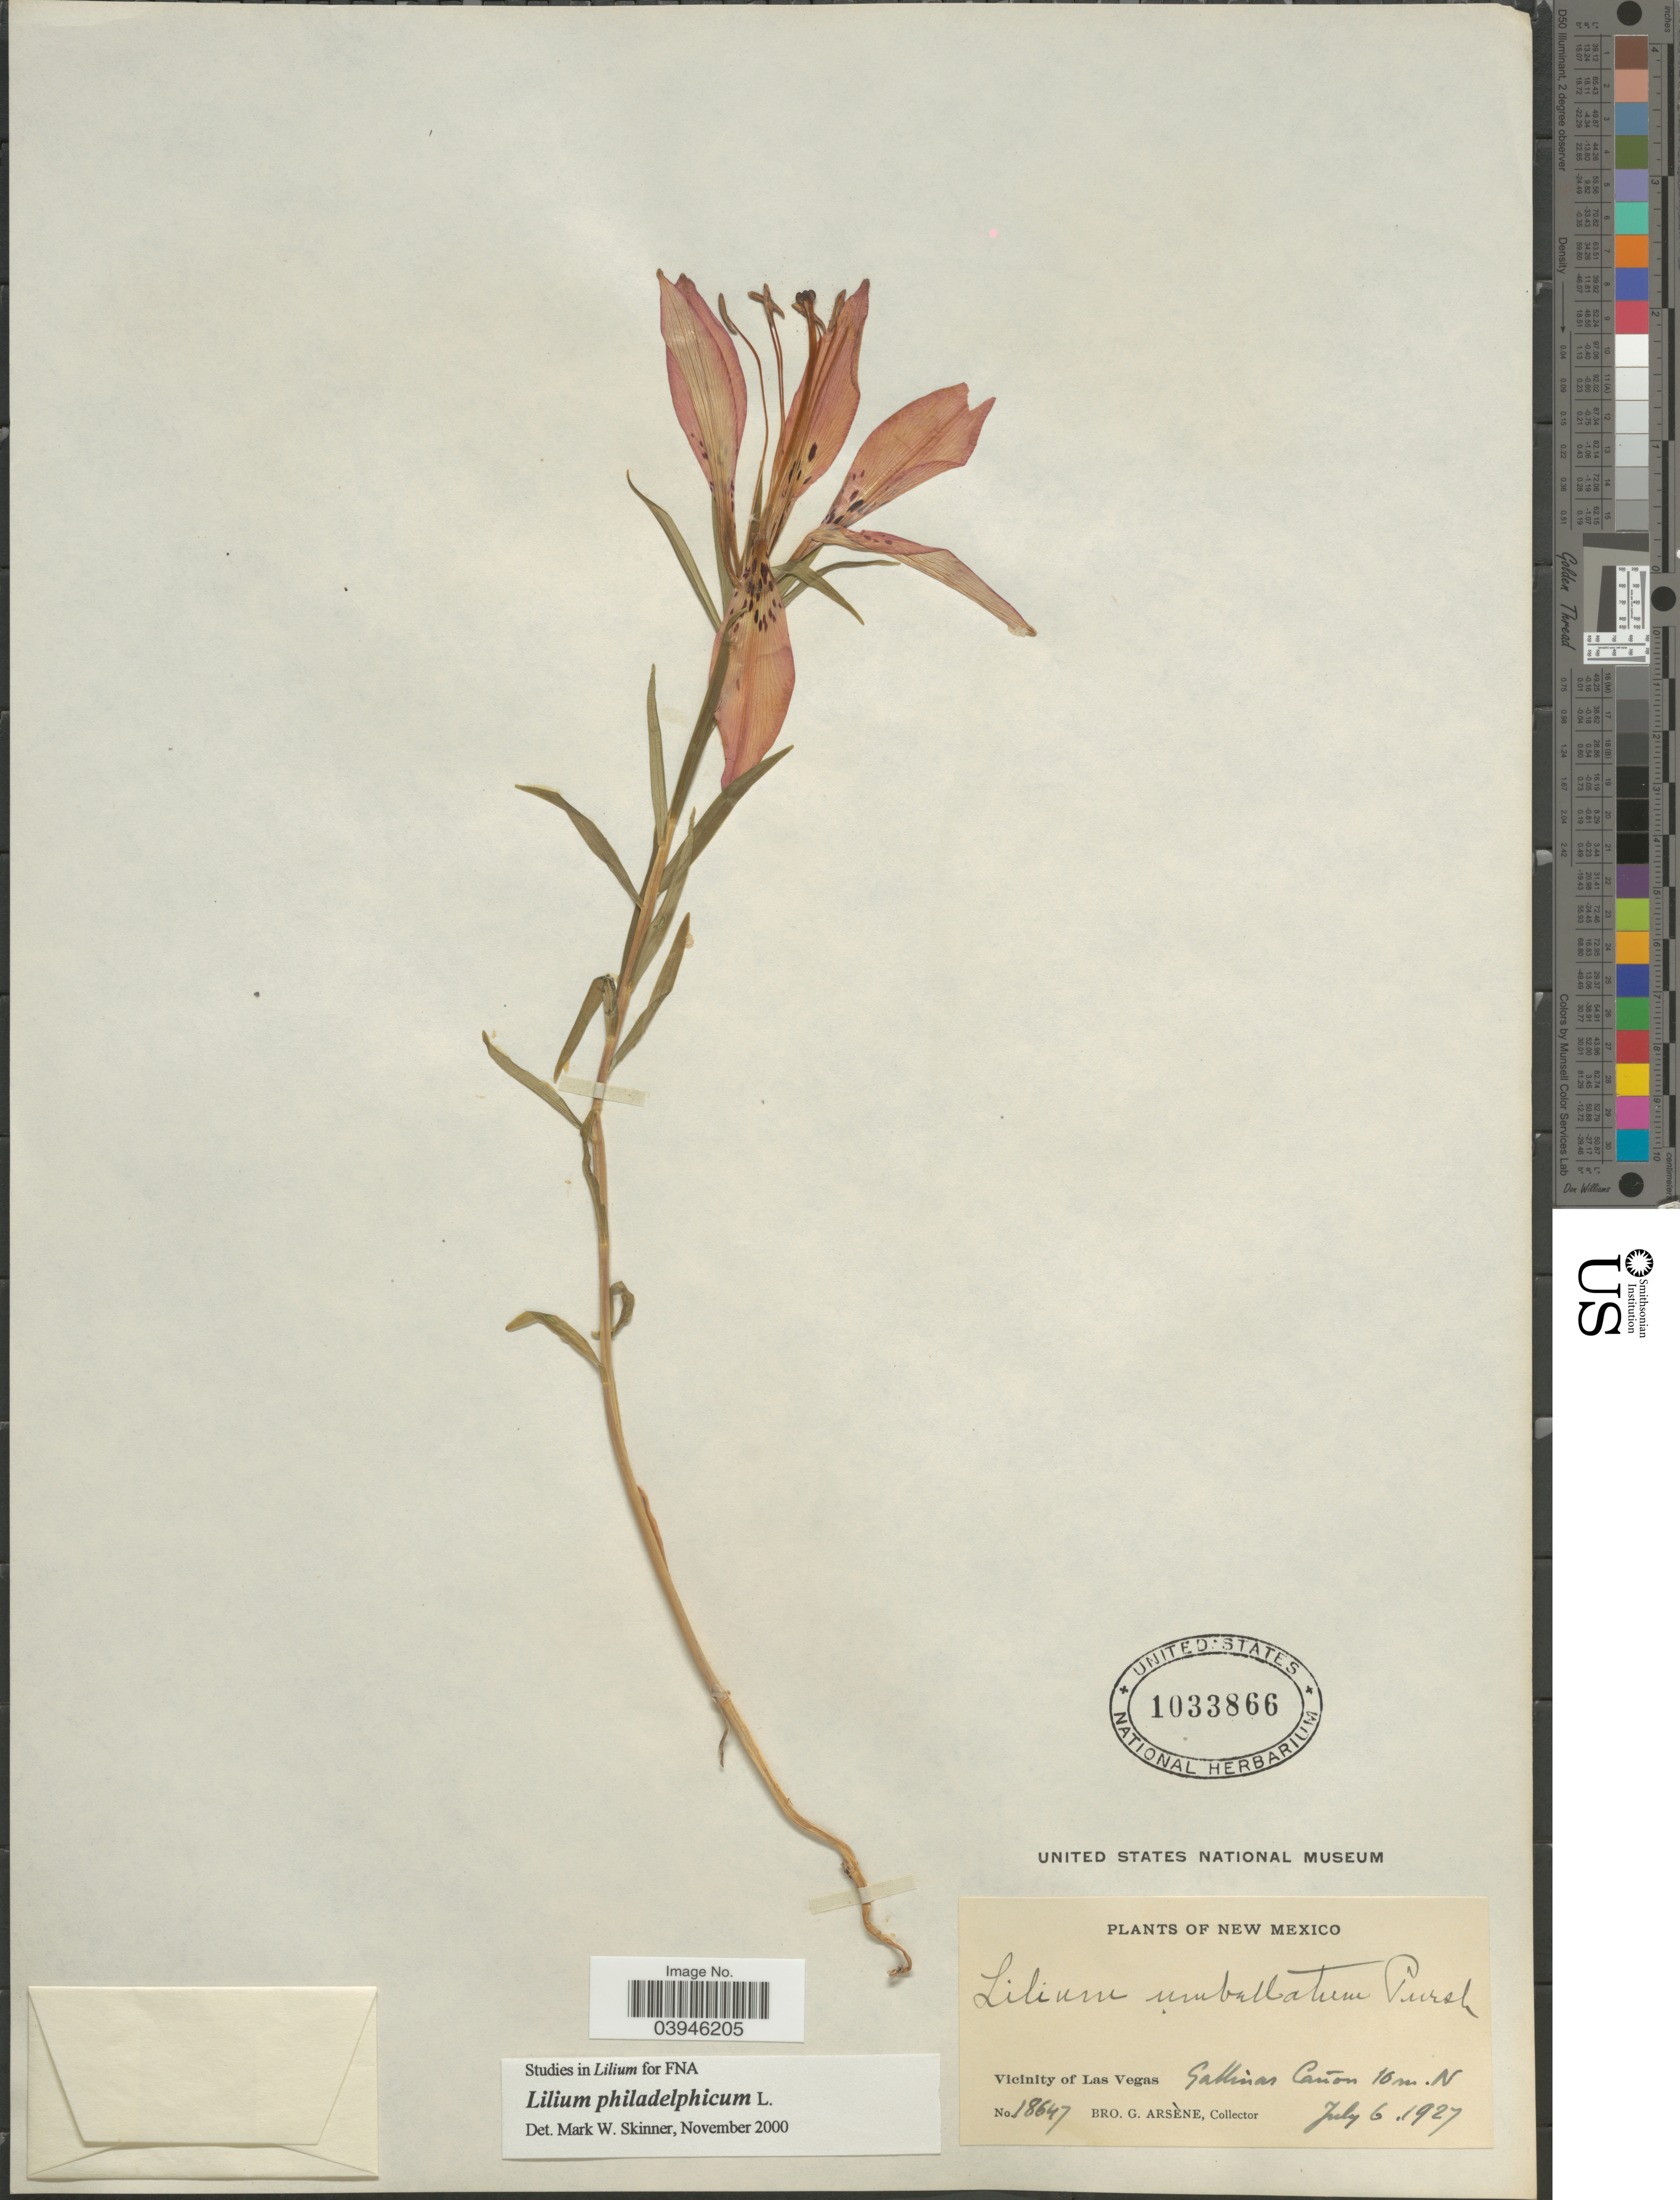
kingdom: Plantae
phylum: Tracheophyta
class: Liliopsida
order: Liliales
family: Liliaceae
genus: Lilium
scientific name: Lilium philadelphicum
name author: L.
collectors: Bro. G. Arsène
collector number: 18647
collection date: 1927-07-06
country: United States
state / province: New Mexico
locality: Vicinity of Las Vegas. Gallinas Cañon 10 m. N.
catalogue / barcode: US 1033866